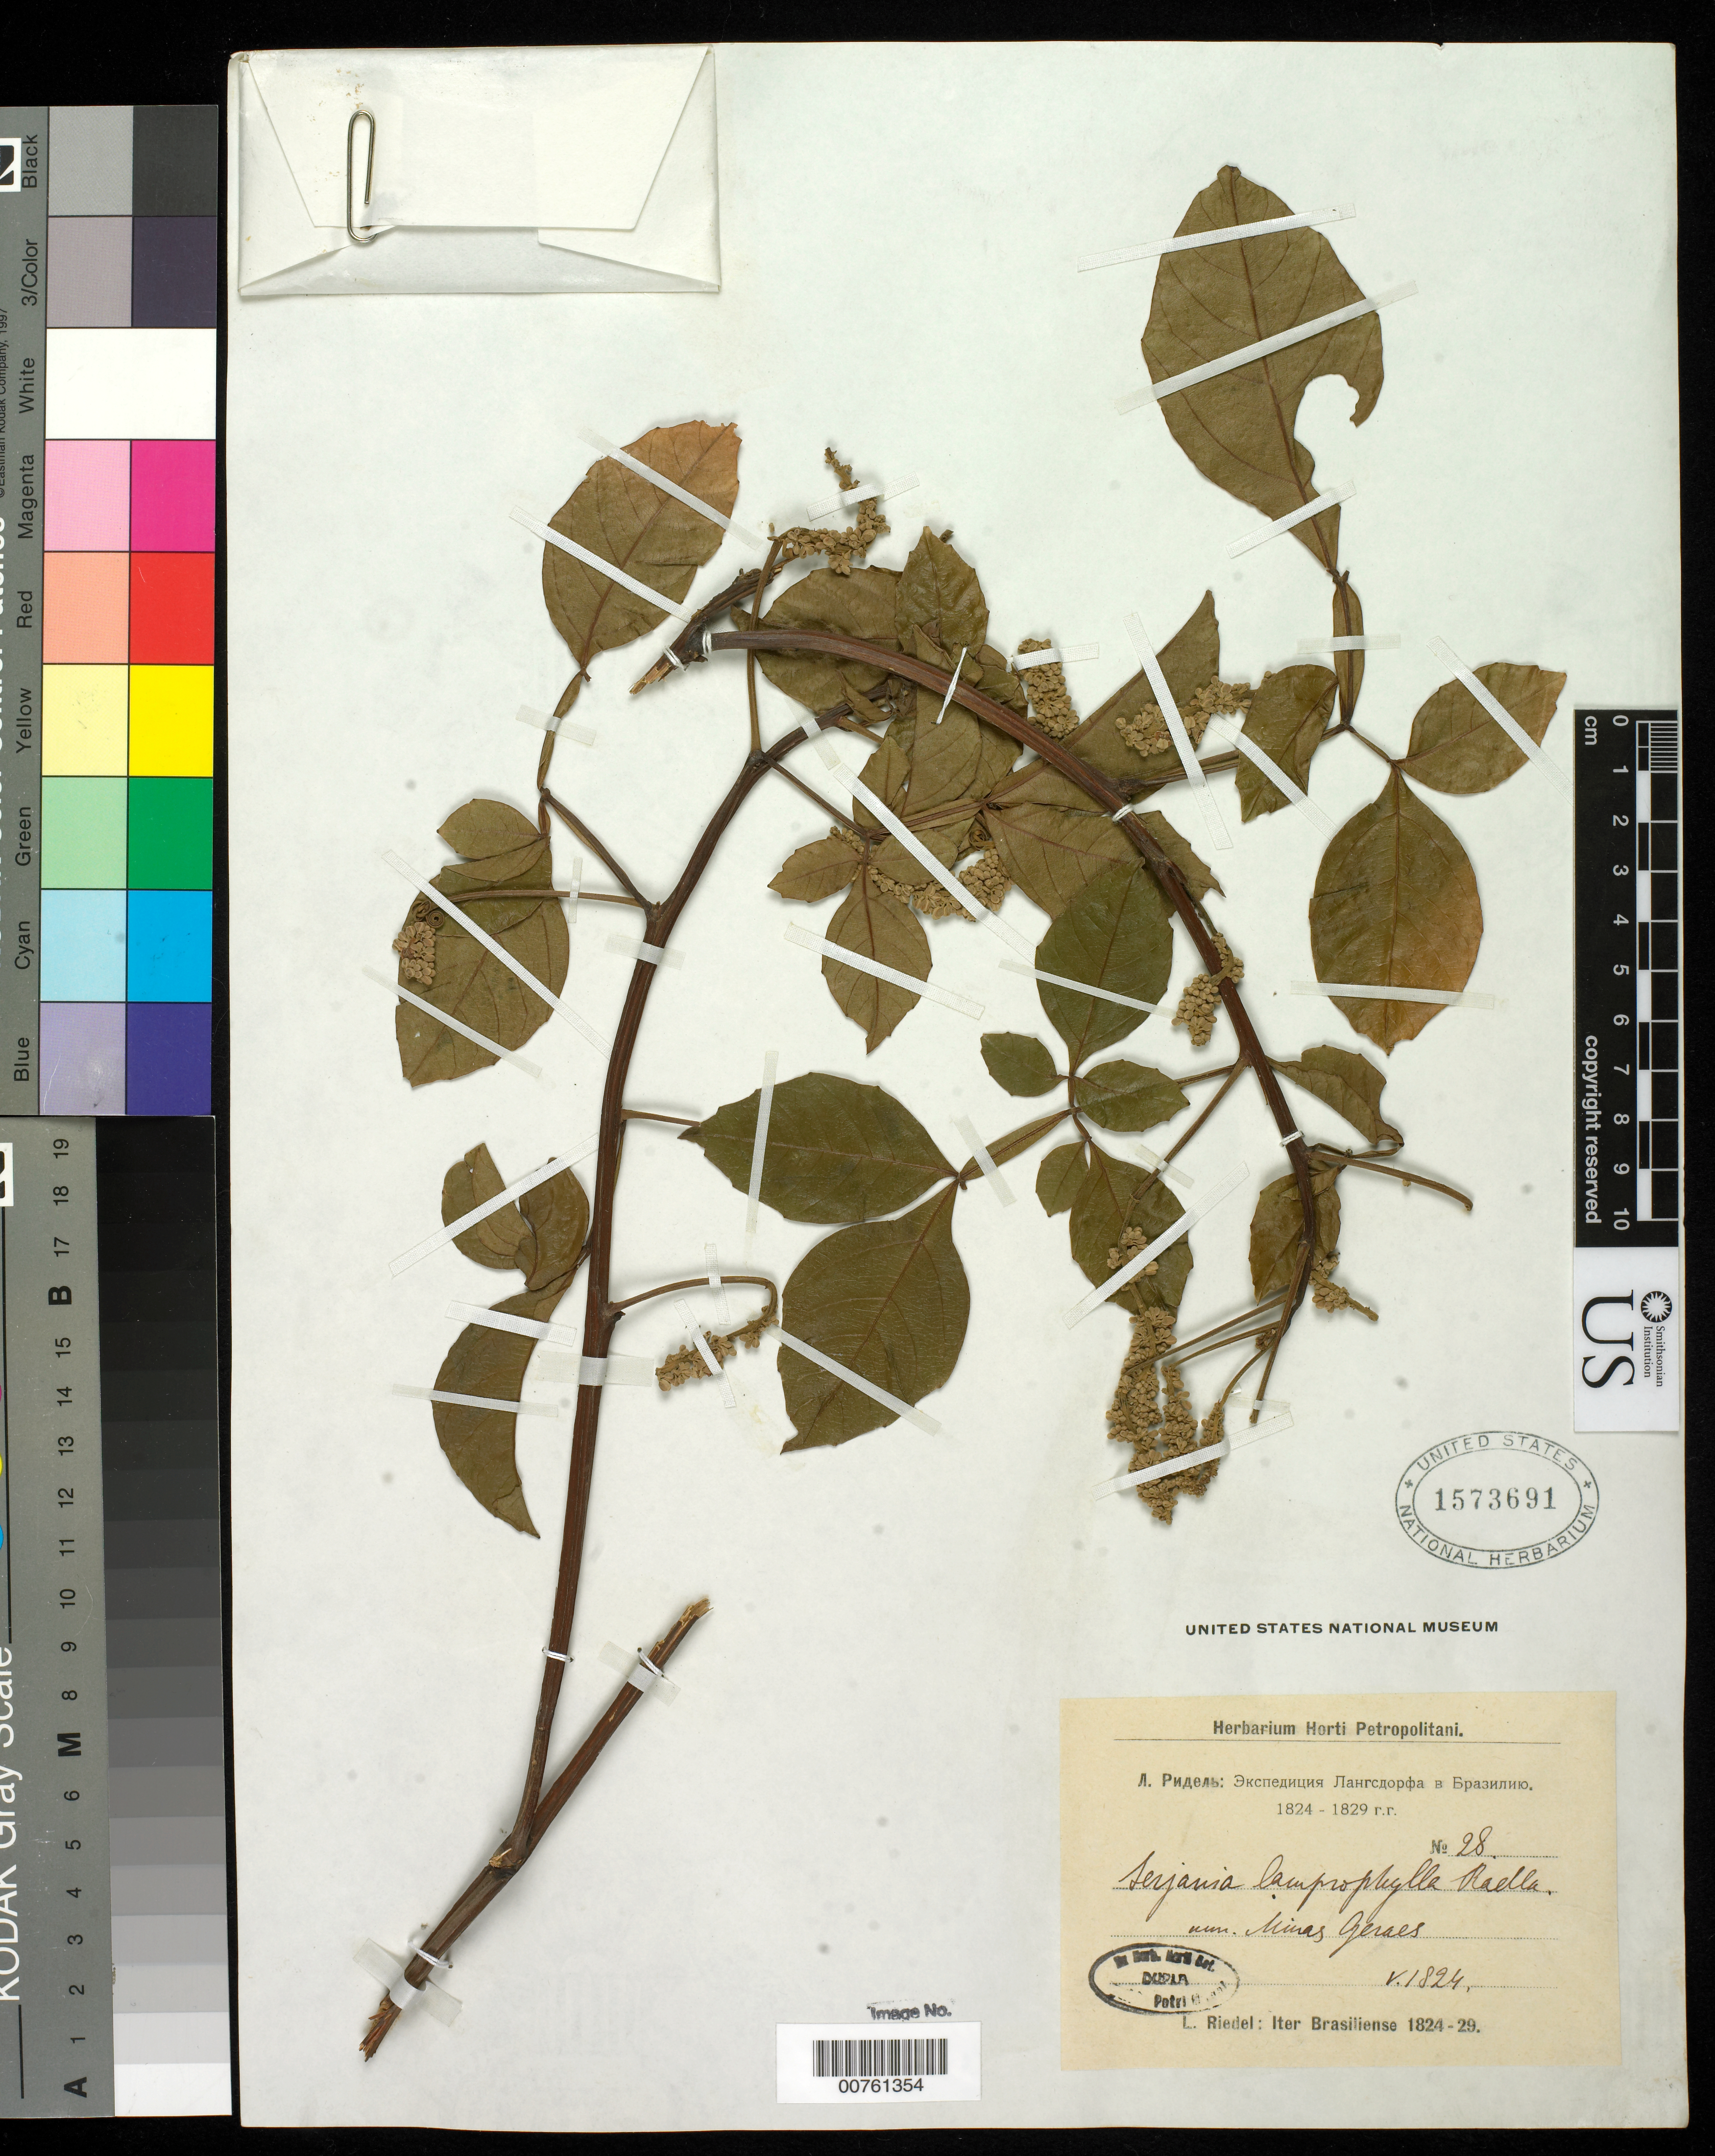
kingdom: Plantae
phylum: Tracheophyta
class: Magnoliopsida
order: Sapindales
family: Sapindaceae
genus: Serjania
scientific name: Serjania lamprophylla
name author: Radlk.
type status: Syntype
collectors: L. Riedel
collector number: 28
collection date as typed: May 1824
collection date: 1824-05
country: Brazil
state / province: Minas Gerais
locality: Minas Geraes.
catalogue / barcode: US 1573691